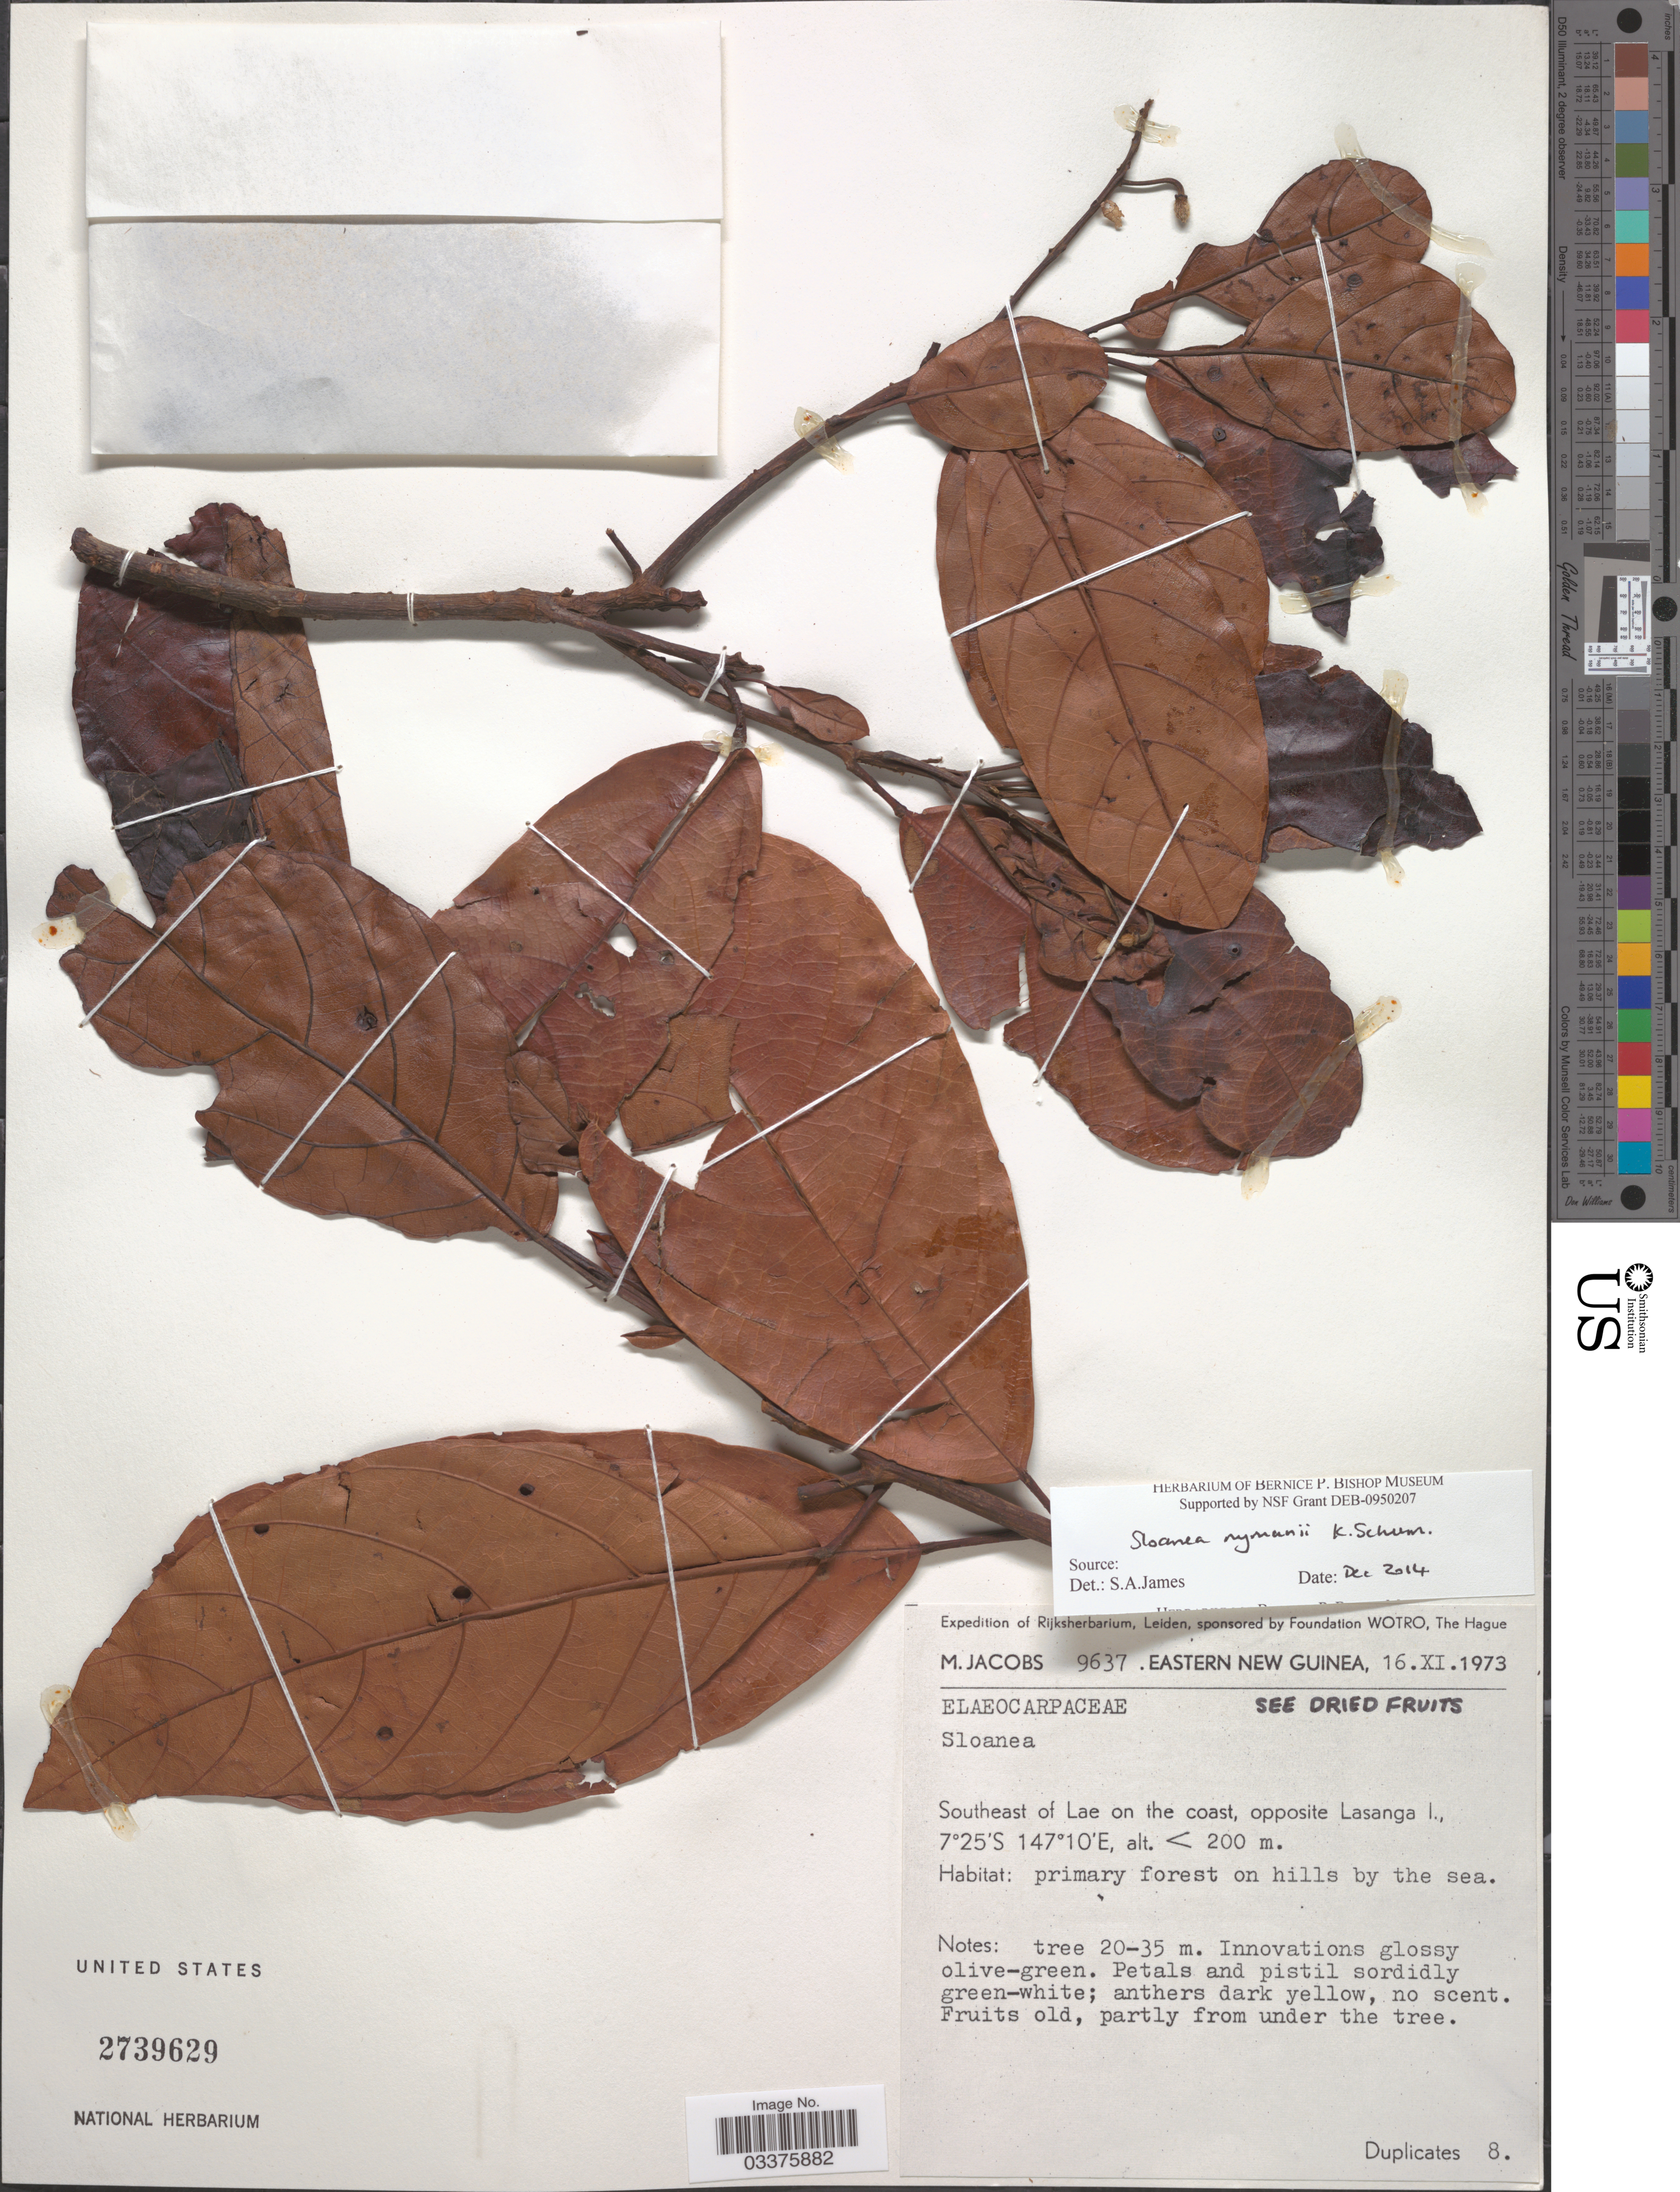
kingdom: Plantae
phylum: Tracheophyta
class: Magnoliopsida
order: Oxalidales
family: Elaeocarpaceae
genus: Sloanea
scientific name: Sloanea nymanii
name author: K. Schum.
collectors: M. Jacobs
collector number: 9637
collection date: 1973-11-16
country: Papua New Guinea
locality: Eastern New Guinea. Southeast of Lae on the coast, opposite Lasanga I.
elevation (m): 200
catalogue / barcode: US 2739629